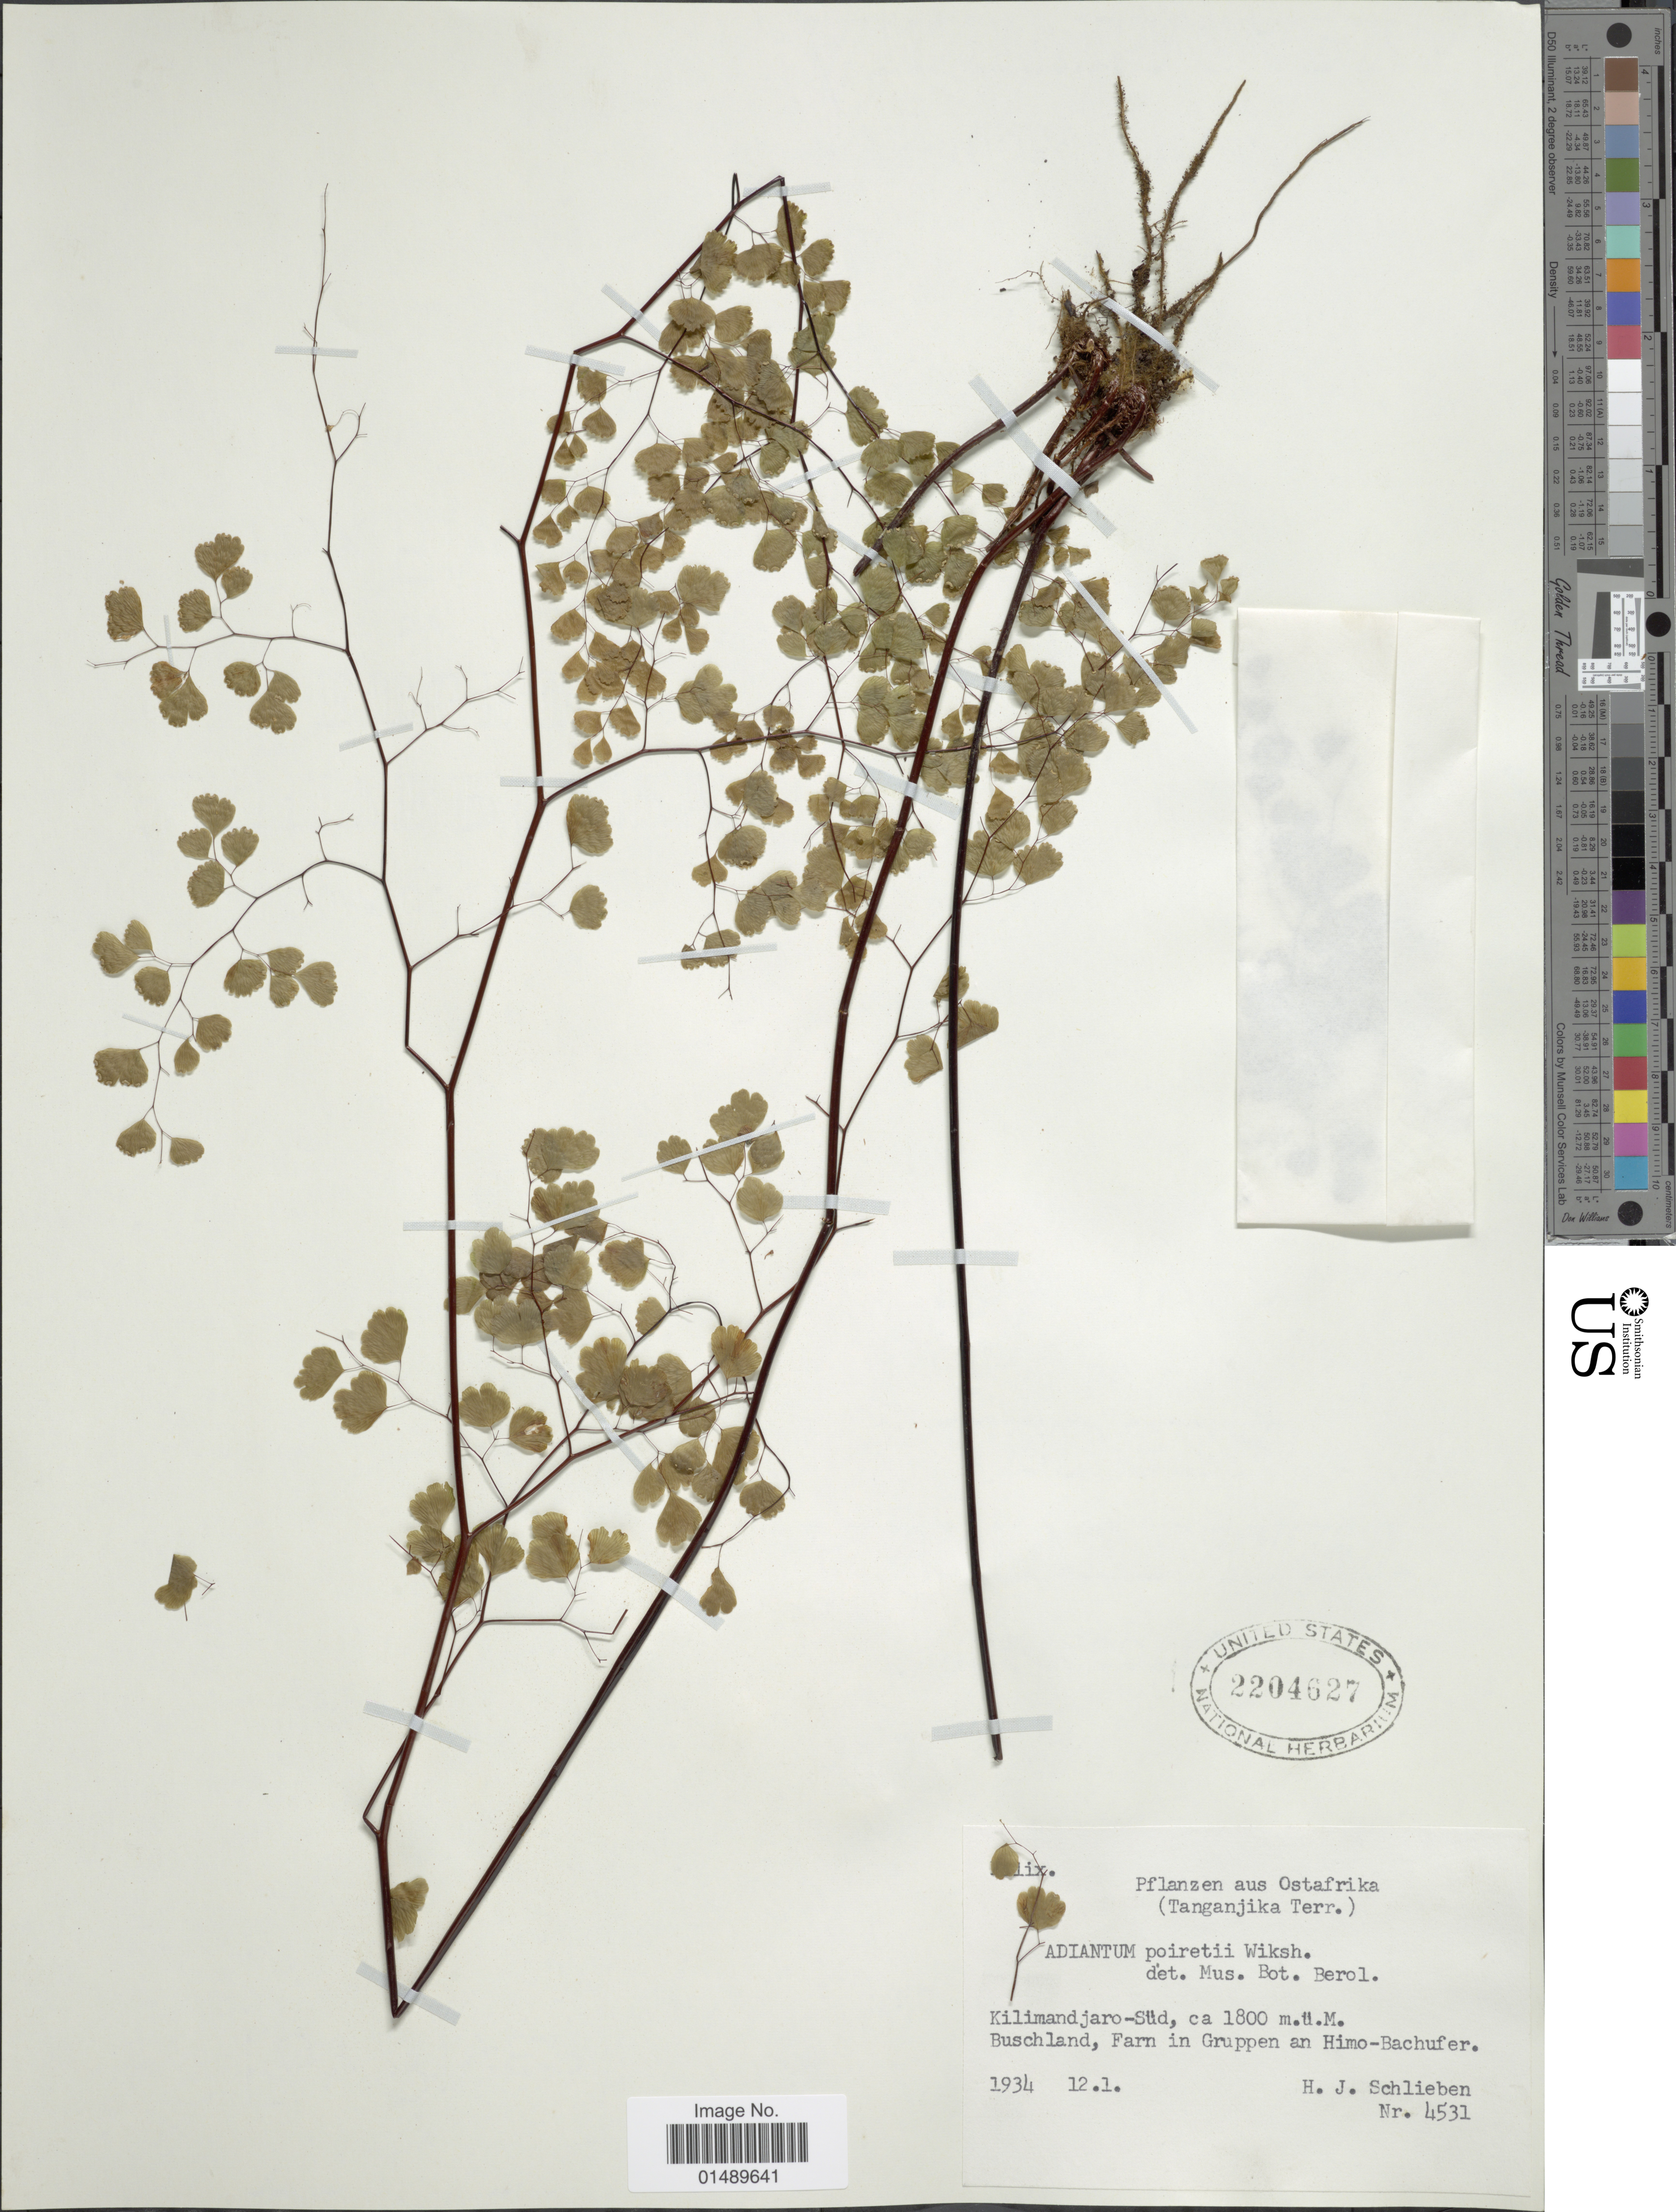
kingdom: Plantae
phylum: Tracheophyta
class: Polypodiopsida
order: Polypodiales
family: Pteridaceae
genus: Adiantum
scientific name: Adiantum poiretii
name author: Wikstr.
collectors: H. J. Schlieben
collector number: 4531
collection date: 1934-01-12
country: Tanzania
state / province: Kilimanjaro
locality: Ostafrika, (Tanganjika Terr.), Kilimandjaro-Sud.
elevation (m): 1800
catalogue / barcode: US 2204627